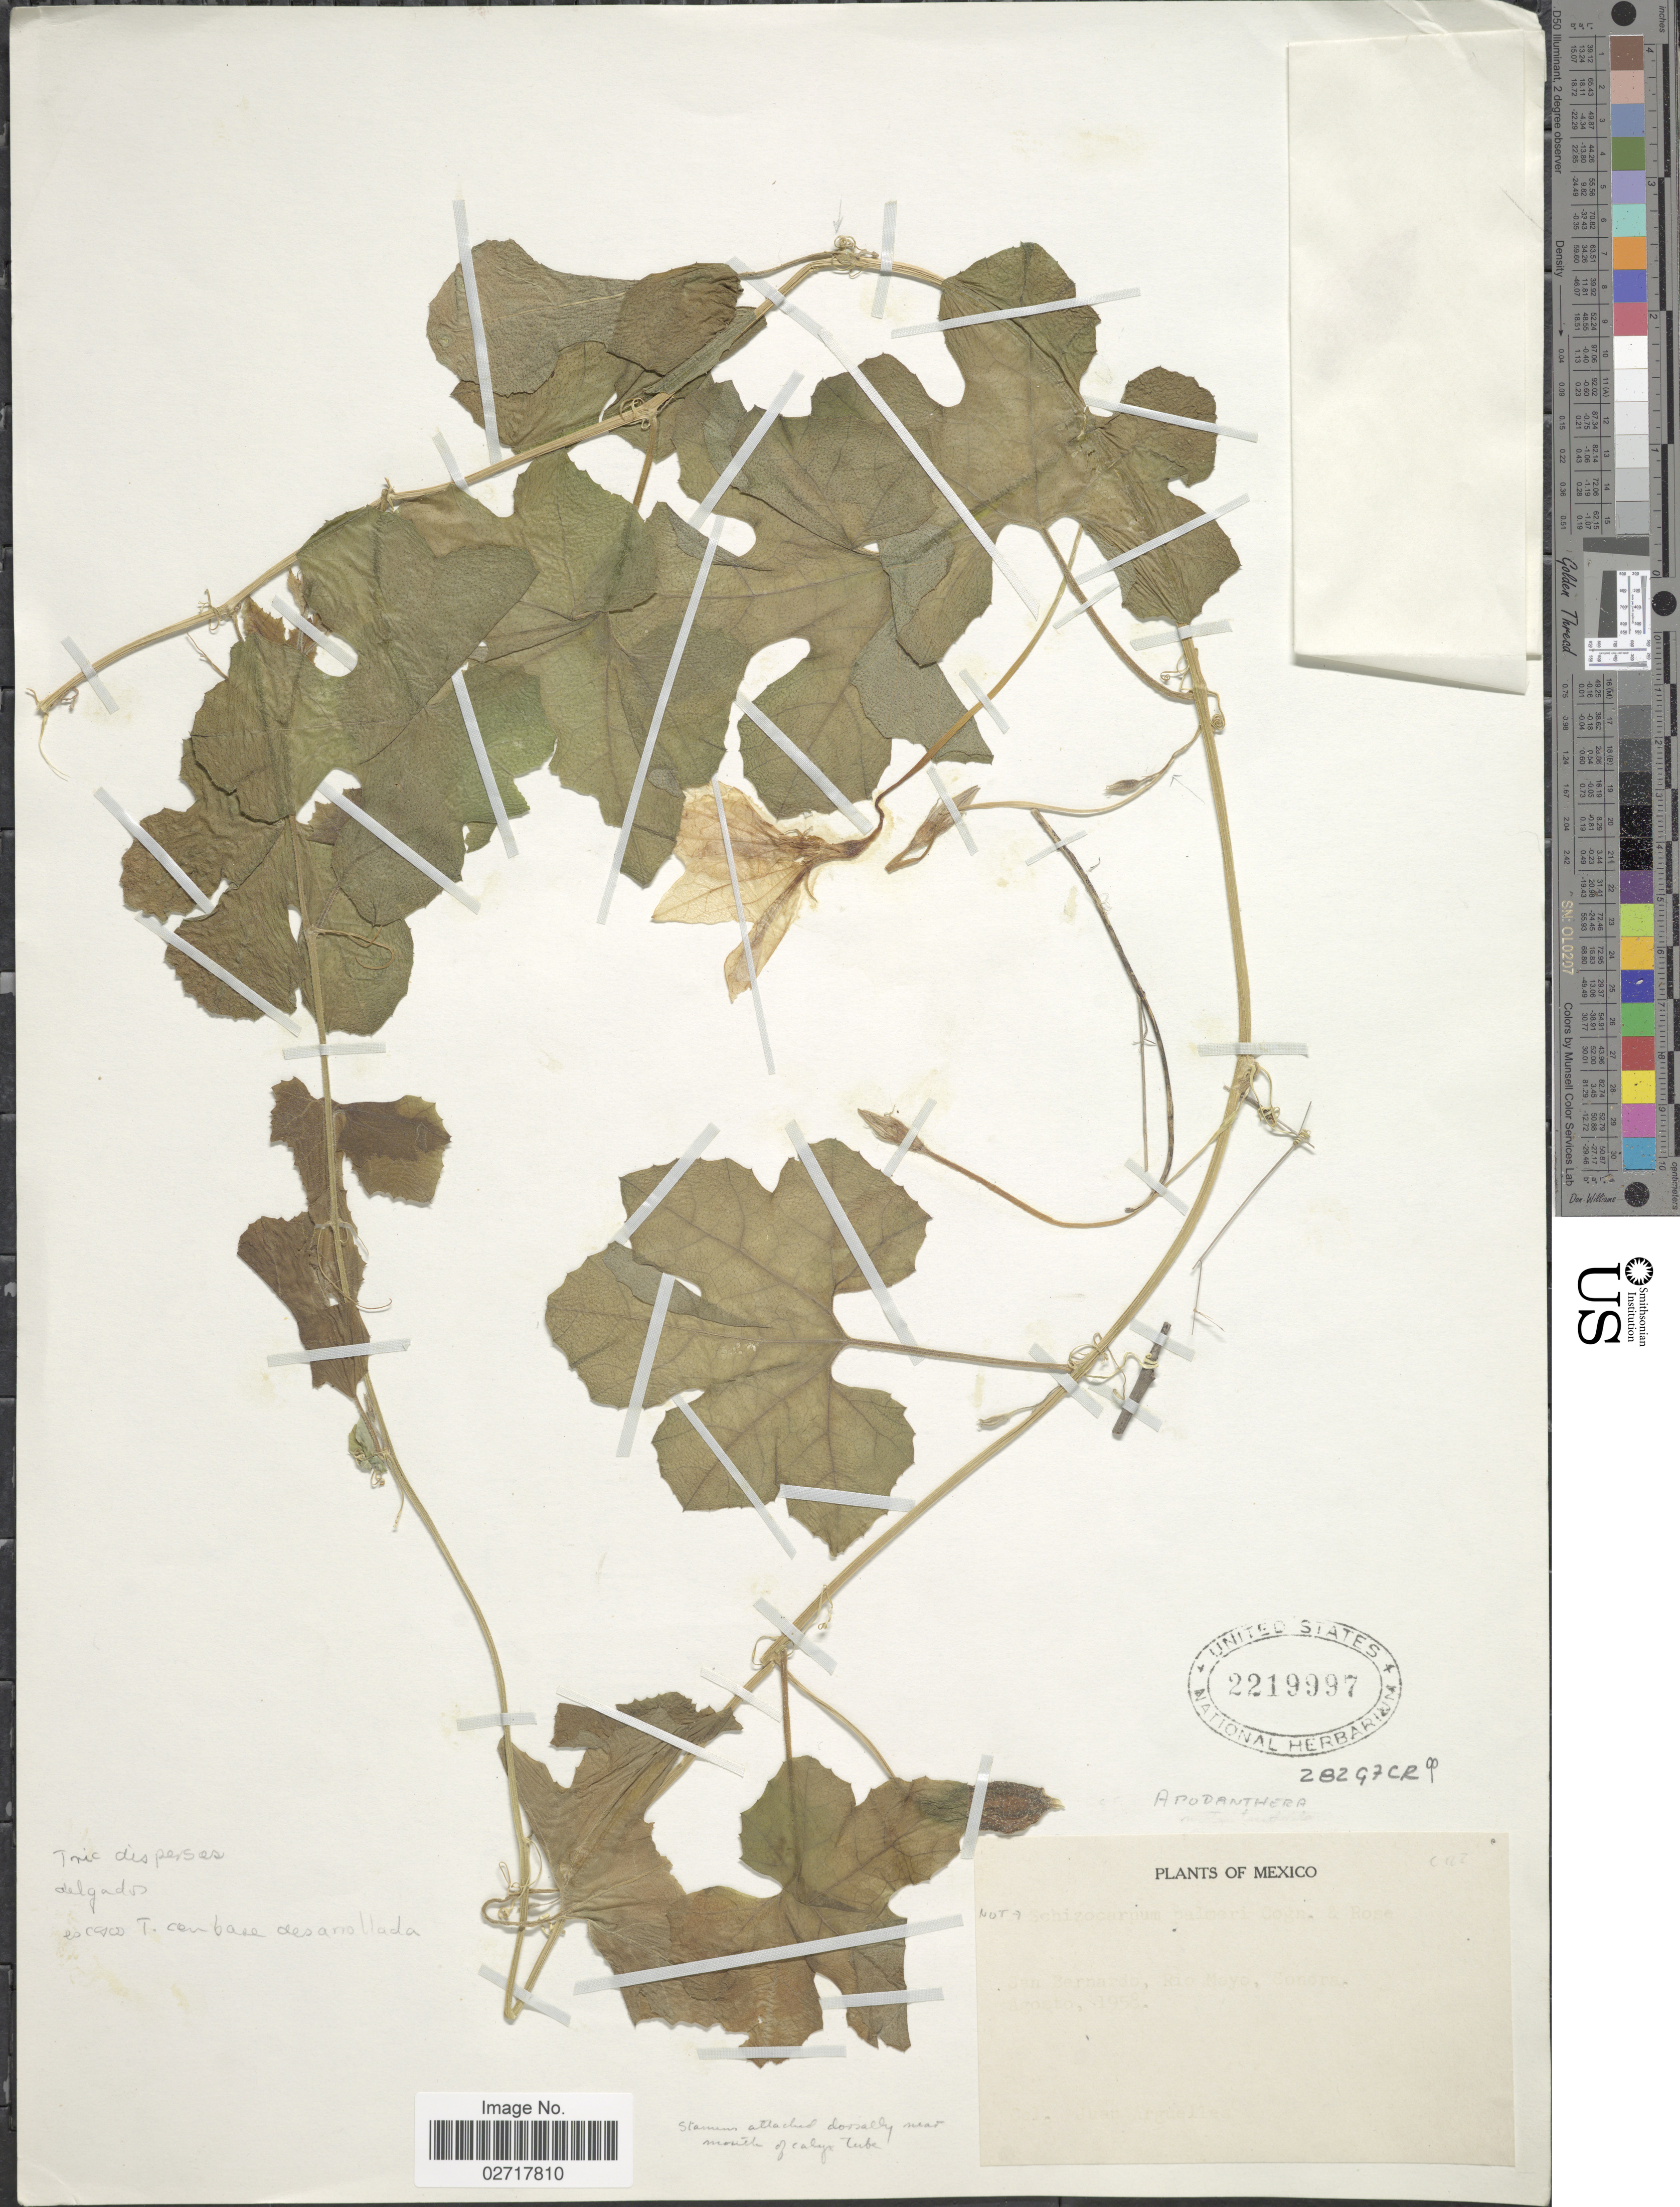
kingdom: Plantae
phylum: Tracheophyta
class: Magnoliopsida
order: Cucurbitales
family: Cucurbitaceae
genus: Apodanthera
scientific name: Apodanthera sp.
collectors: J. Arguelles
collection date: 1958-08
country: Mexico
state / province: Sonora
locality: San Bernardo, Rio Mayo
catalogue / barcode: US 2219997